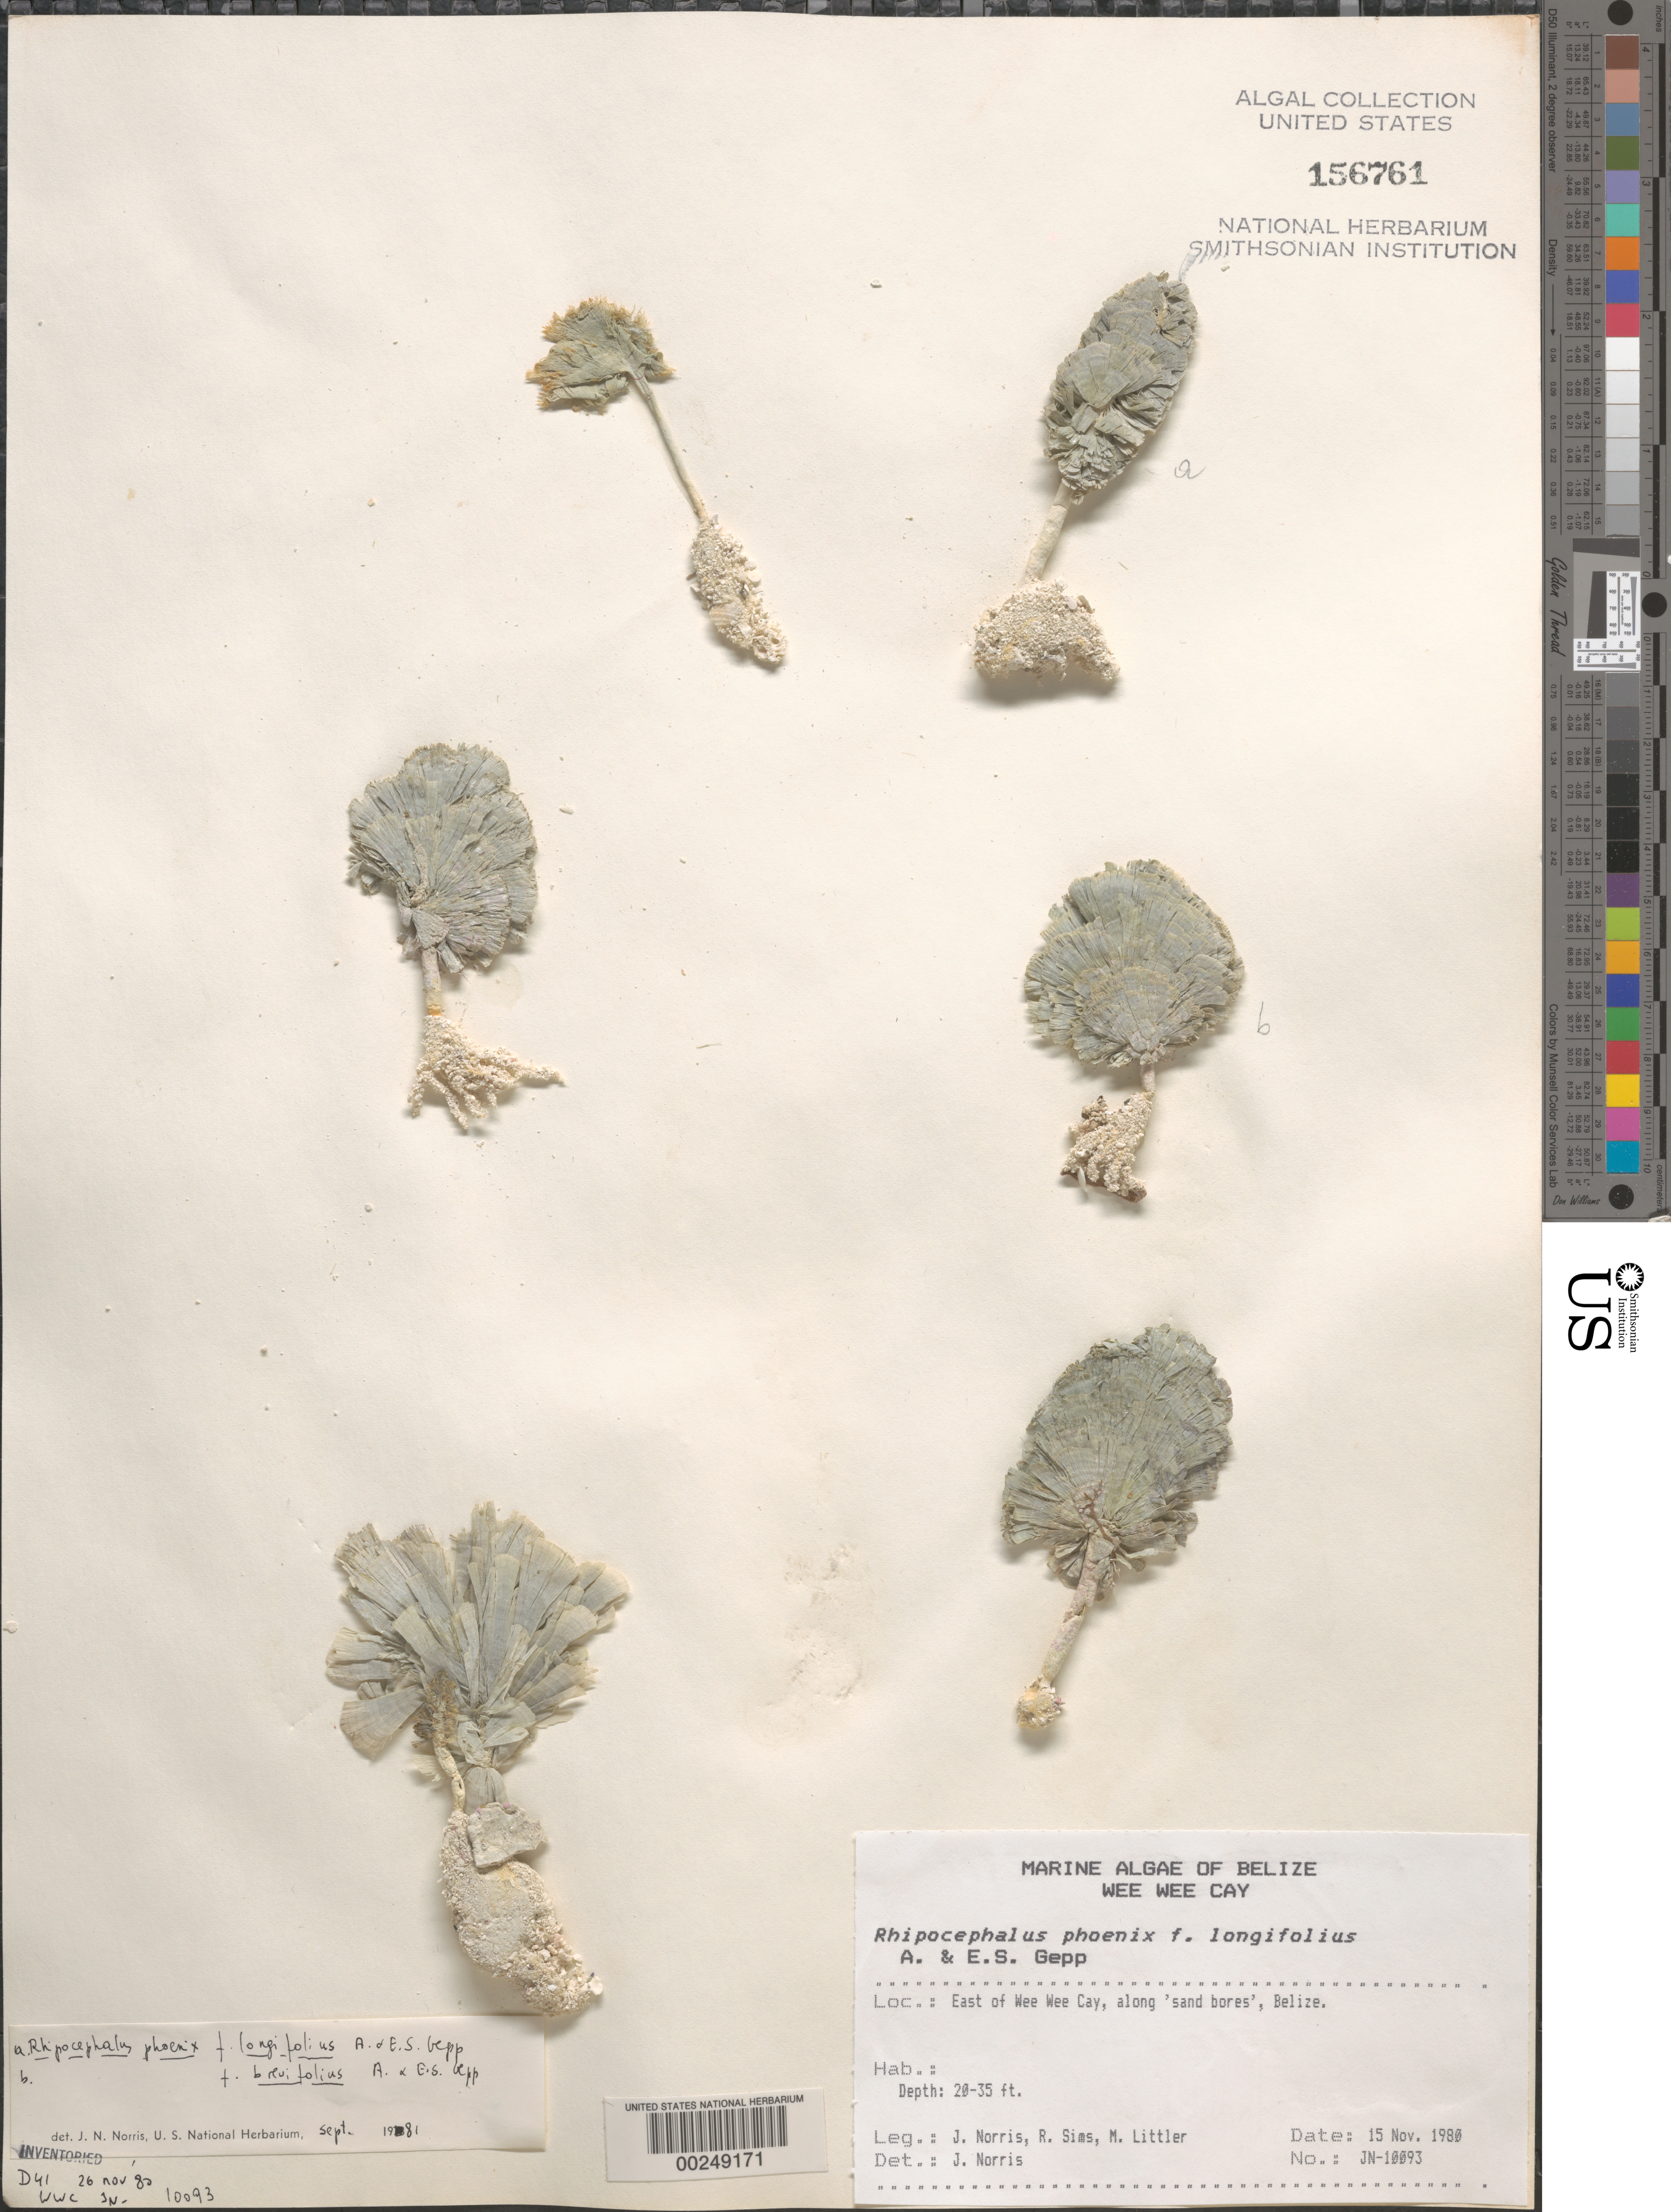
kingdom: Plantae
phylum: Chlorophyta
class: Ulvophyceae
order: Bryopsidales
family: Udoteaceae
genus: Rhipocephalus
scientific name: Rhipocephalus phoenix f. longifolius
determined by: Norris, James N.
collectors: J. N. Norris, R. H. Sims & M. M. Littler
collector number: JN-10093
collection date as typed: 15 Nov 1980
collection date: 1980-11-15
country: Belize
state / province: Stann Creek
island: Wee Wee Cay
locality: East of Wee Wee Cay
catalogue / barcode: US 156761